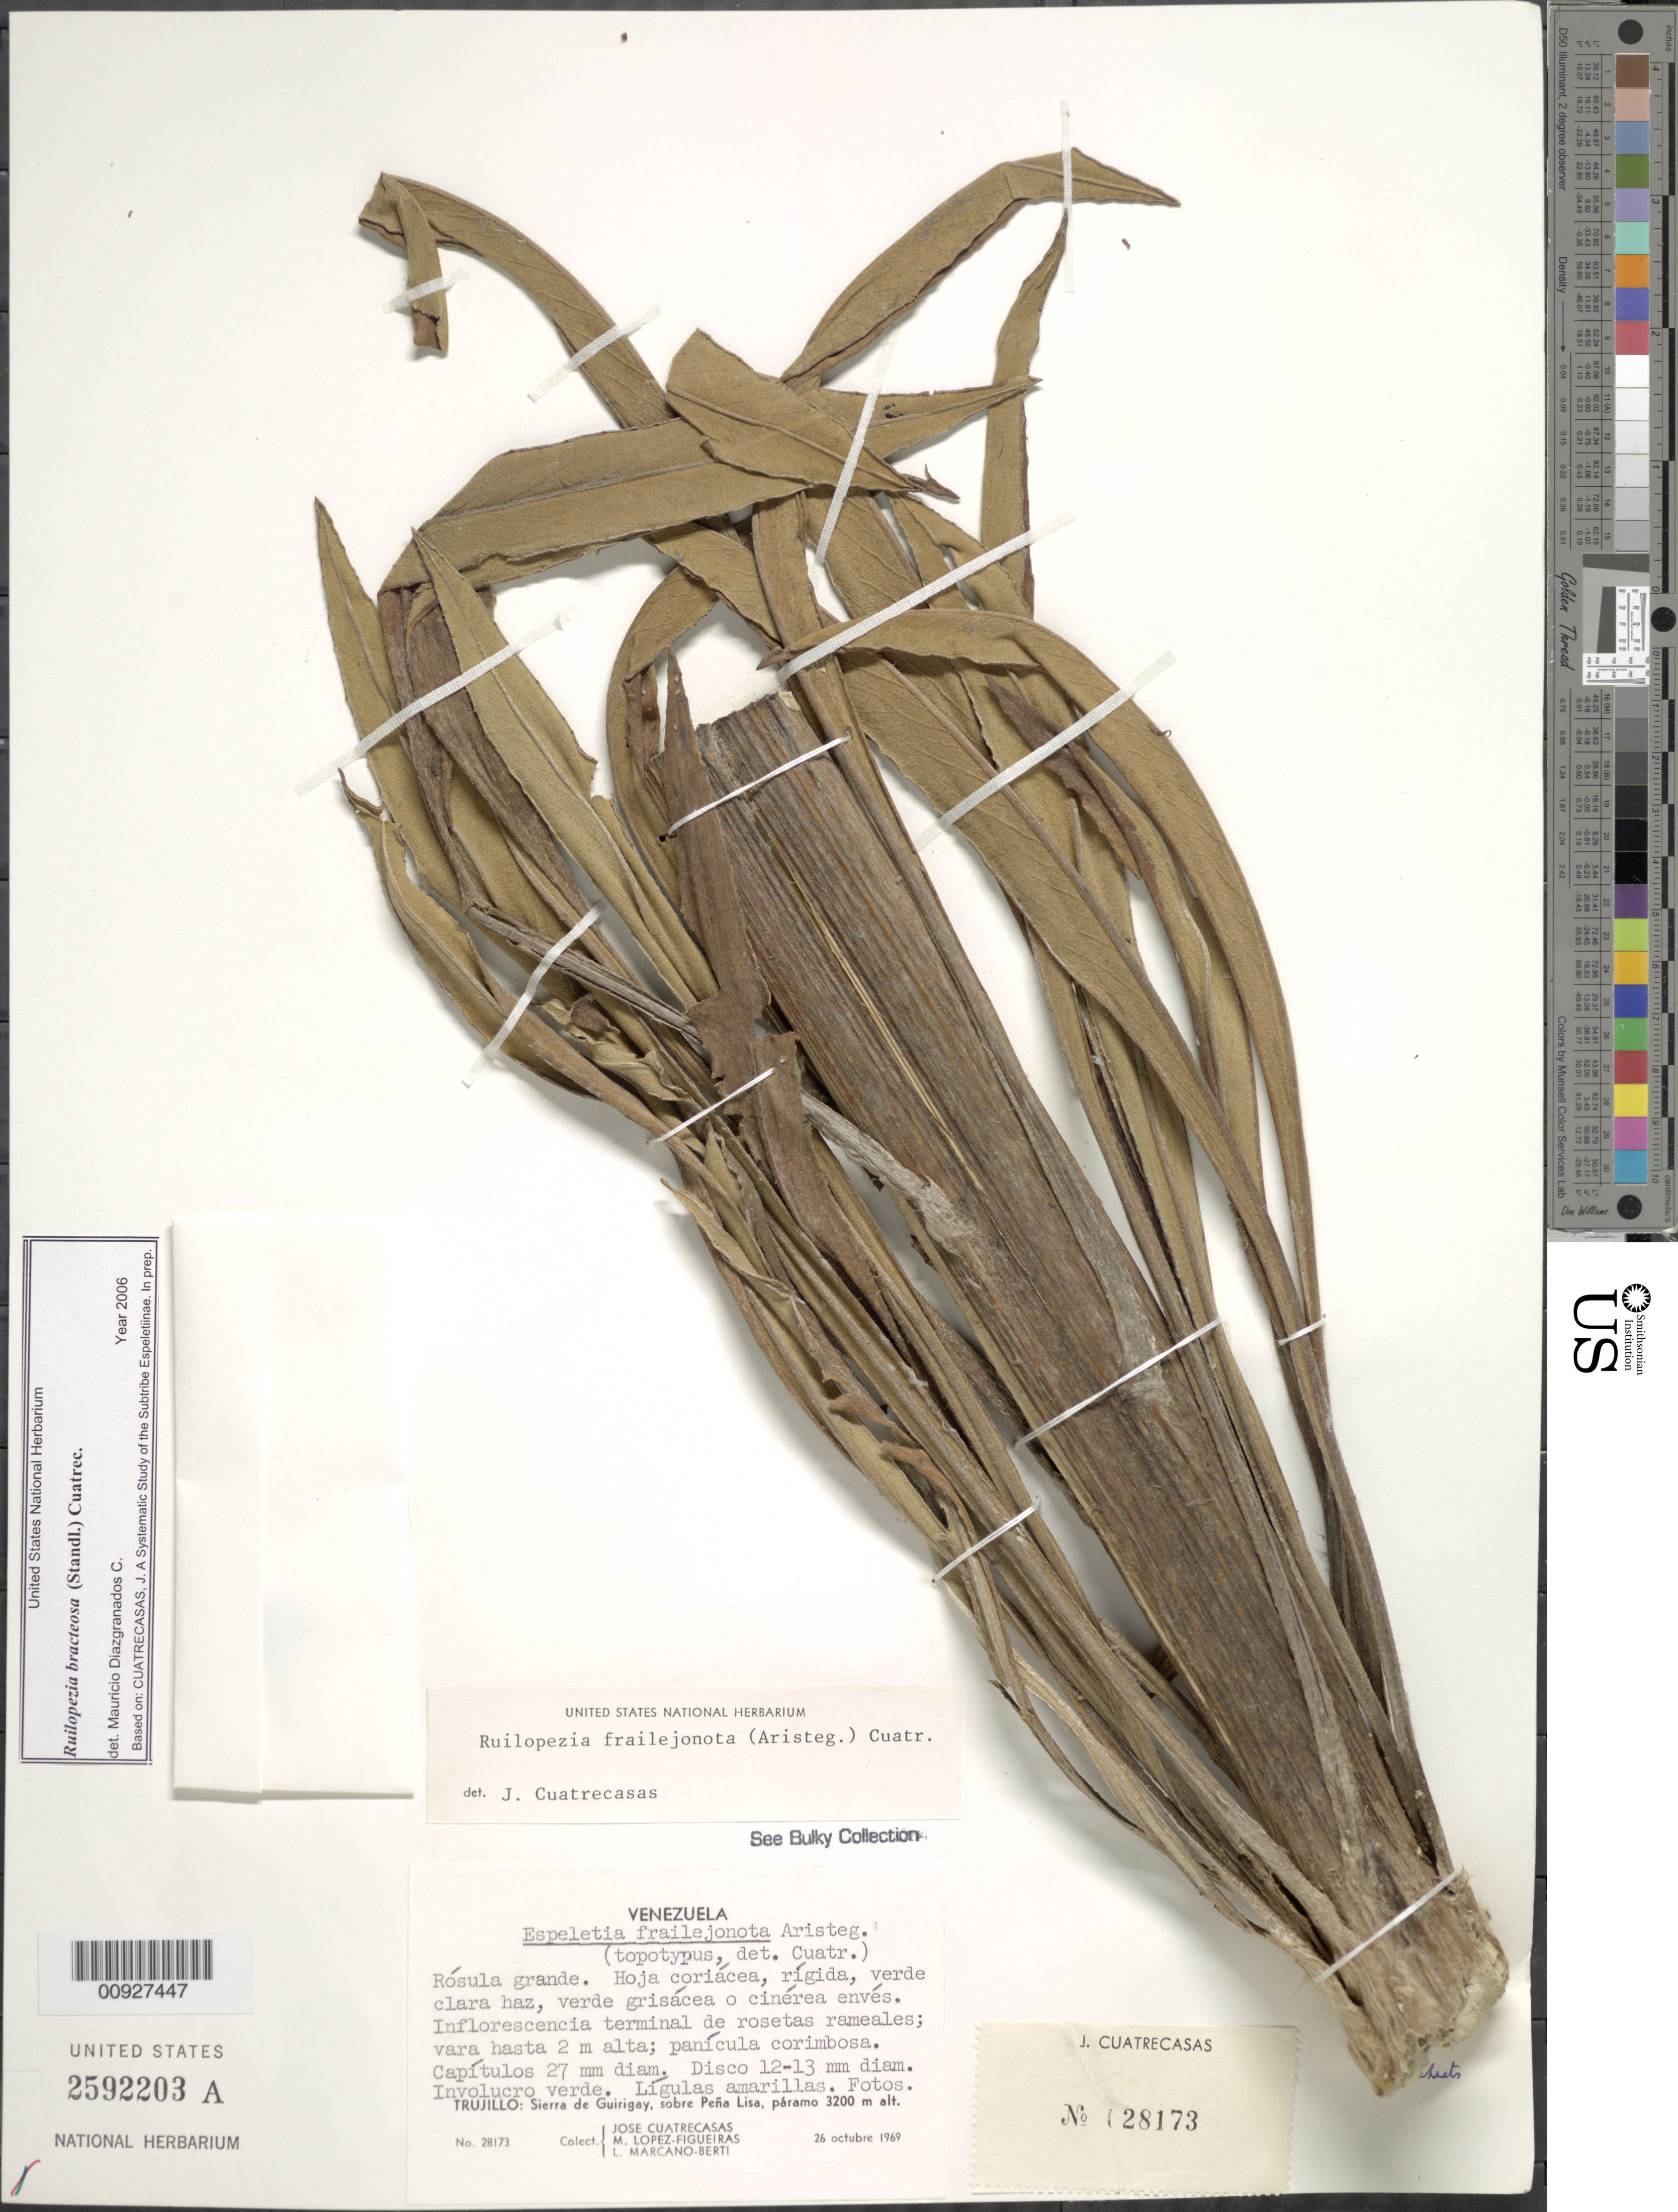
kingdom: Plantae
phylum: Tracheophyta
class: Magnoliopsida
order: Asterales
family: Asteraceae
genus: Ruilopezia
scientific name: Ruilopezia bracteosa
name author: (Standl.) Cuatrec.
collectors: J. Cuatrecasas, M. López Figueiras & L. Marcano-Berti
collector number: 28173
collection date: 1969-10-26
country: Venezuela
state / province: Trujillo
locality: Sierra de Guirigay, sobre Peña Lisa, páramo.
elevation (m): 3200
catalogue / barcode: US 2592203A